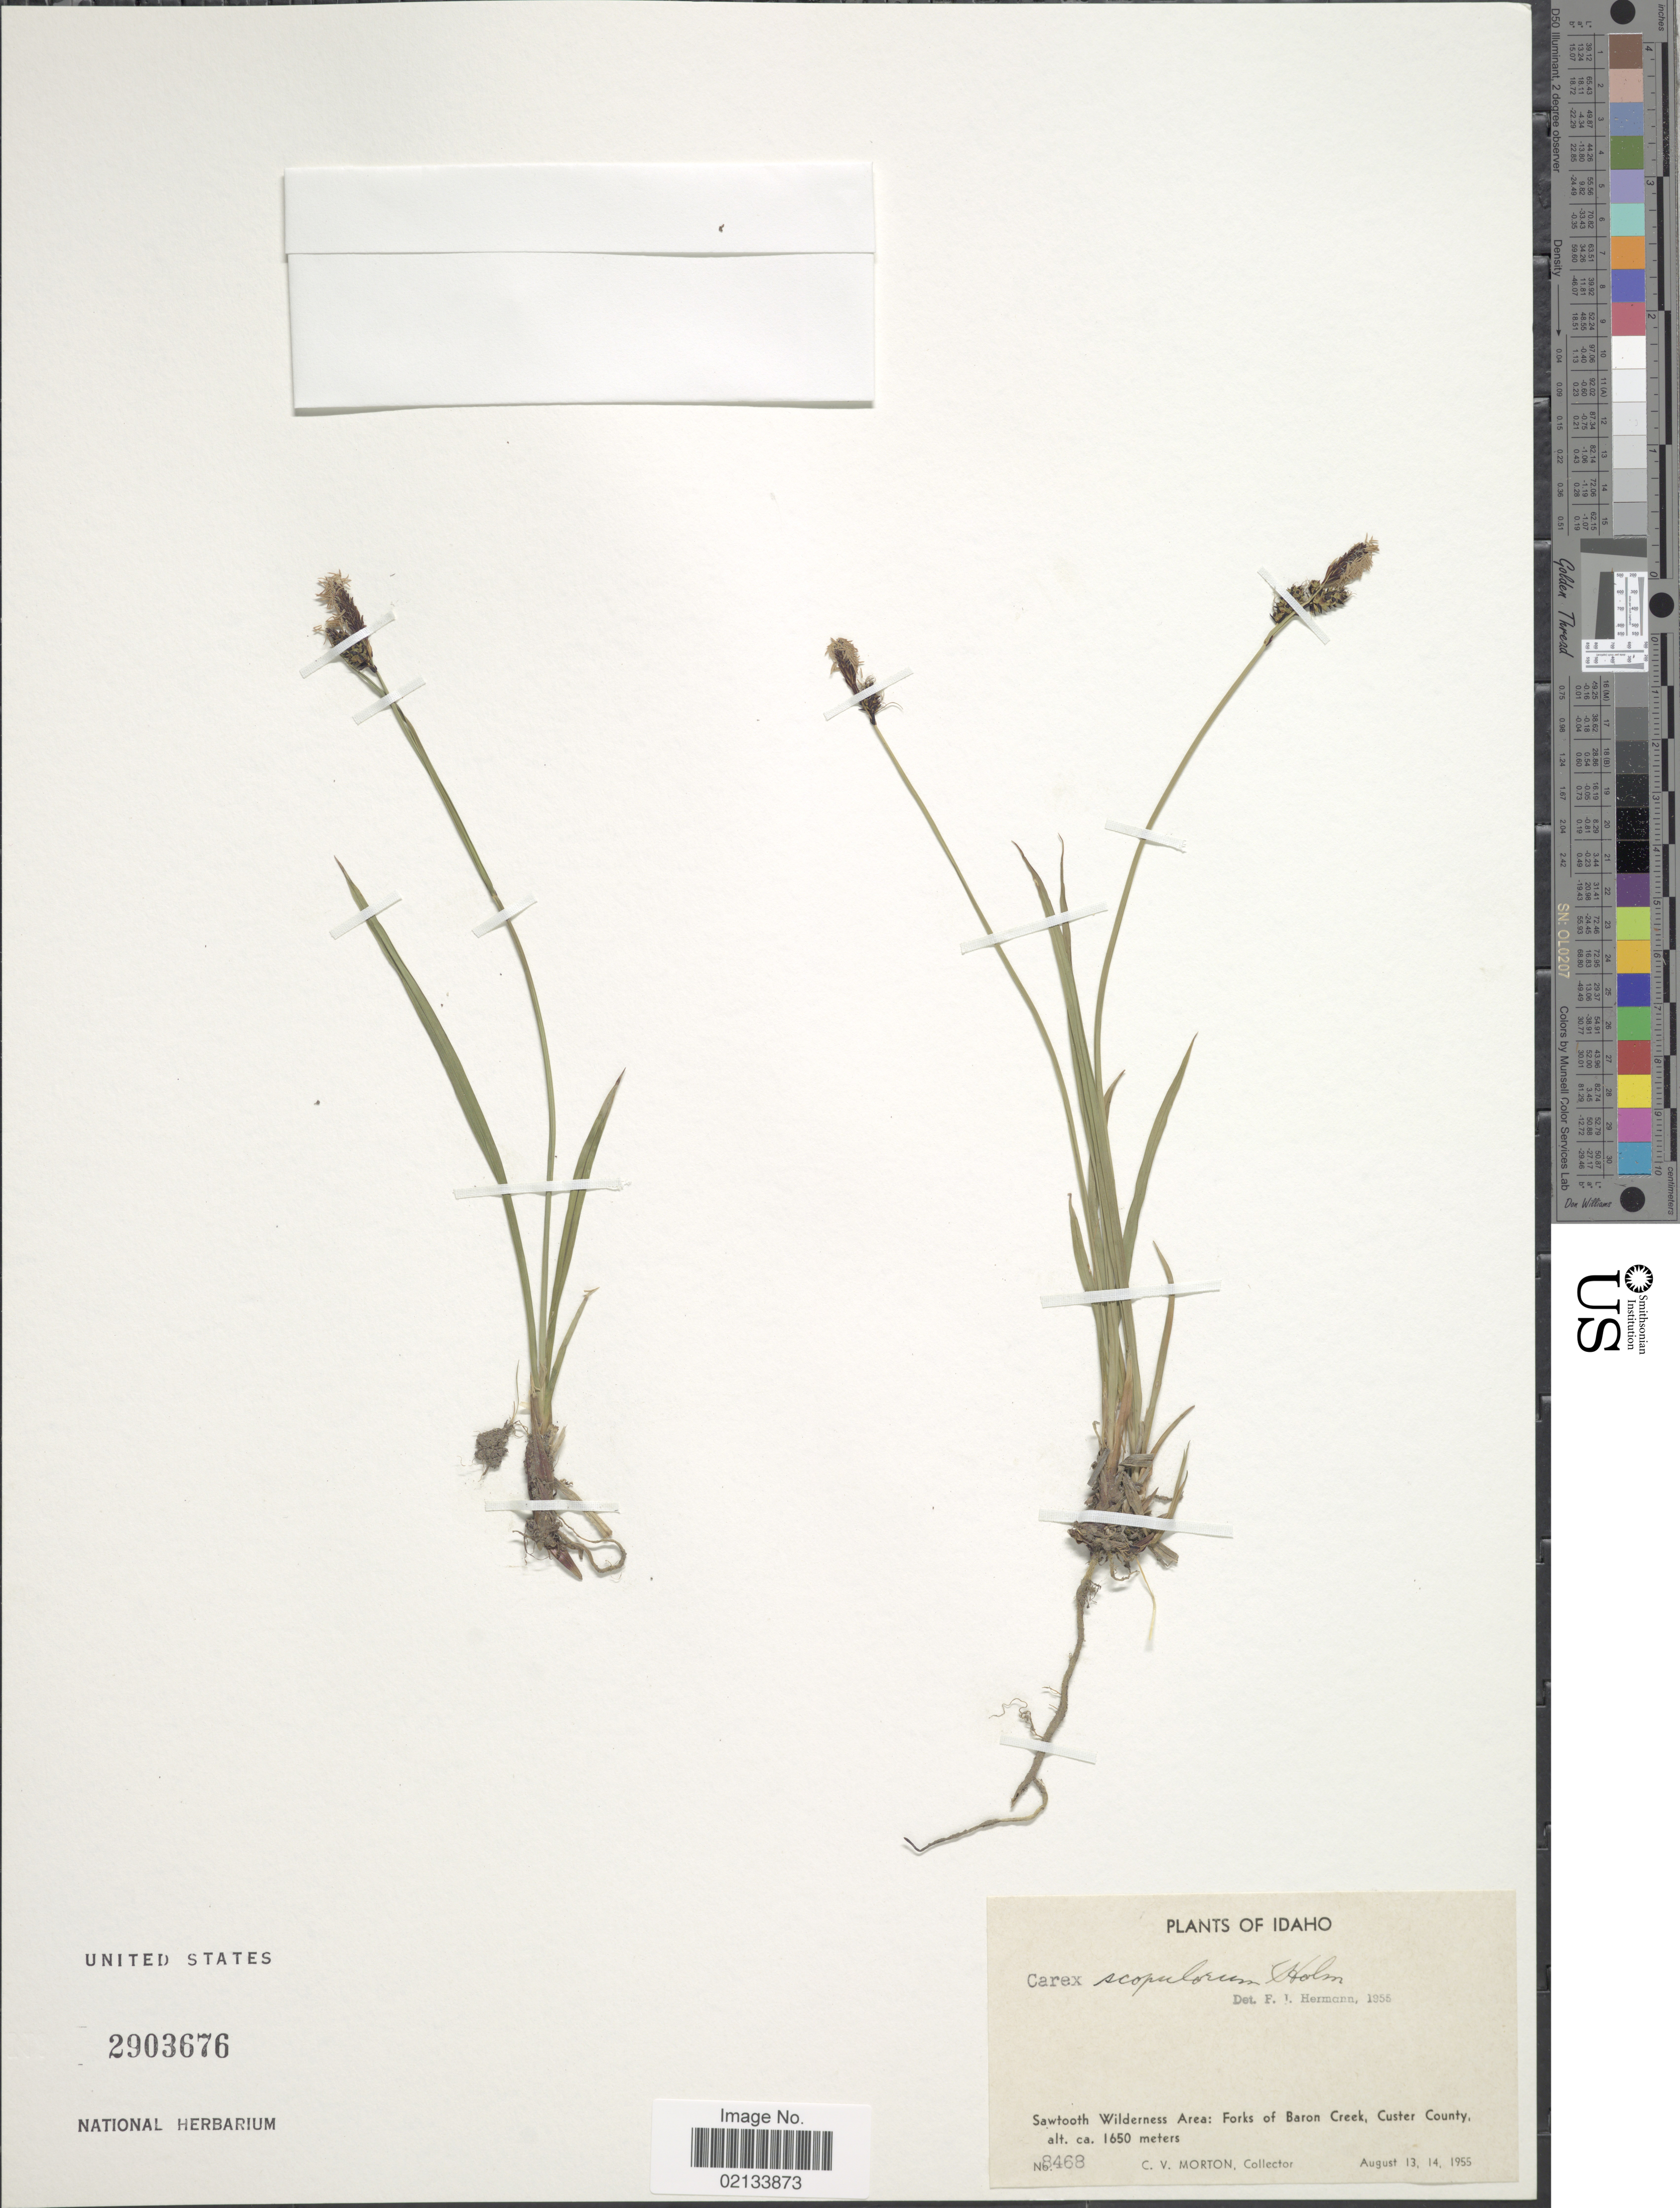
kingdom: Plantae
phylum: Tracheophyta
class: Liliopsida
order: Poales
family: Cyperaceae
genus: Carex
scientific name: Carex scopulorum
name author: Holm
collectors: C. V. Morton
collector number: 8468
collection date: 1955-08-13/1955-08-14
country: United States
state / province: Idaho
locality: Sawtooth Wilderness Area: Forks of Baron Creek, Custer County.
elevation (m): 1650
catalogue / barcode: US 2903676